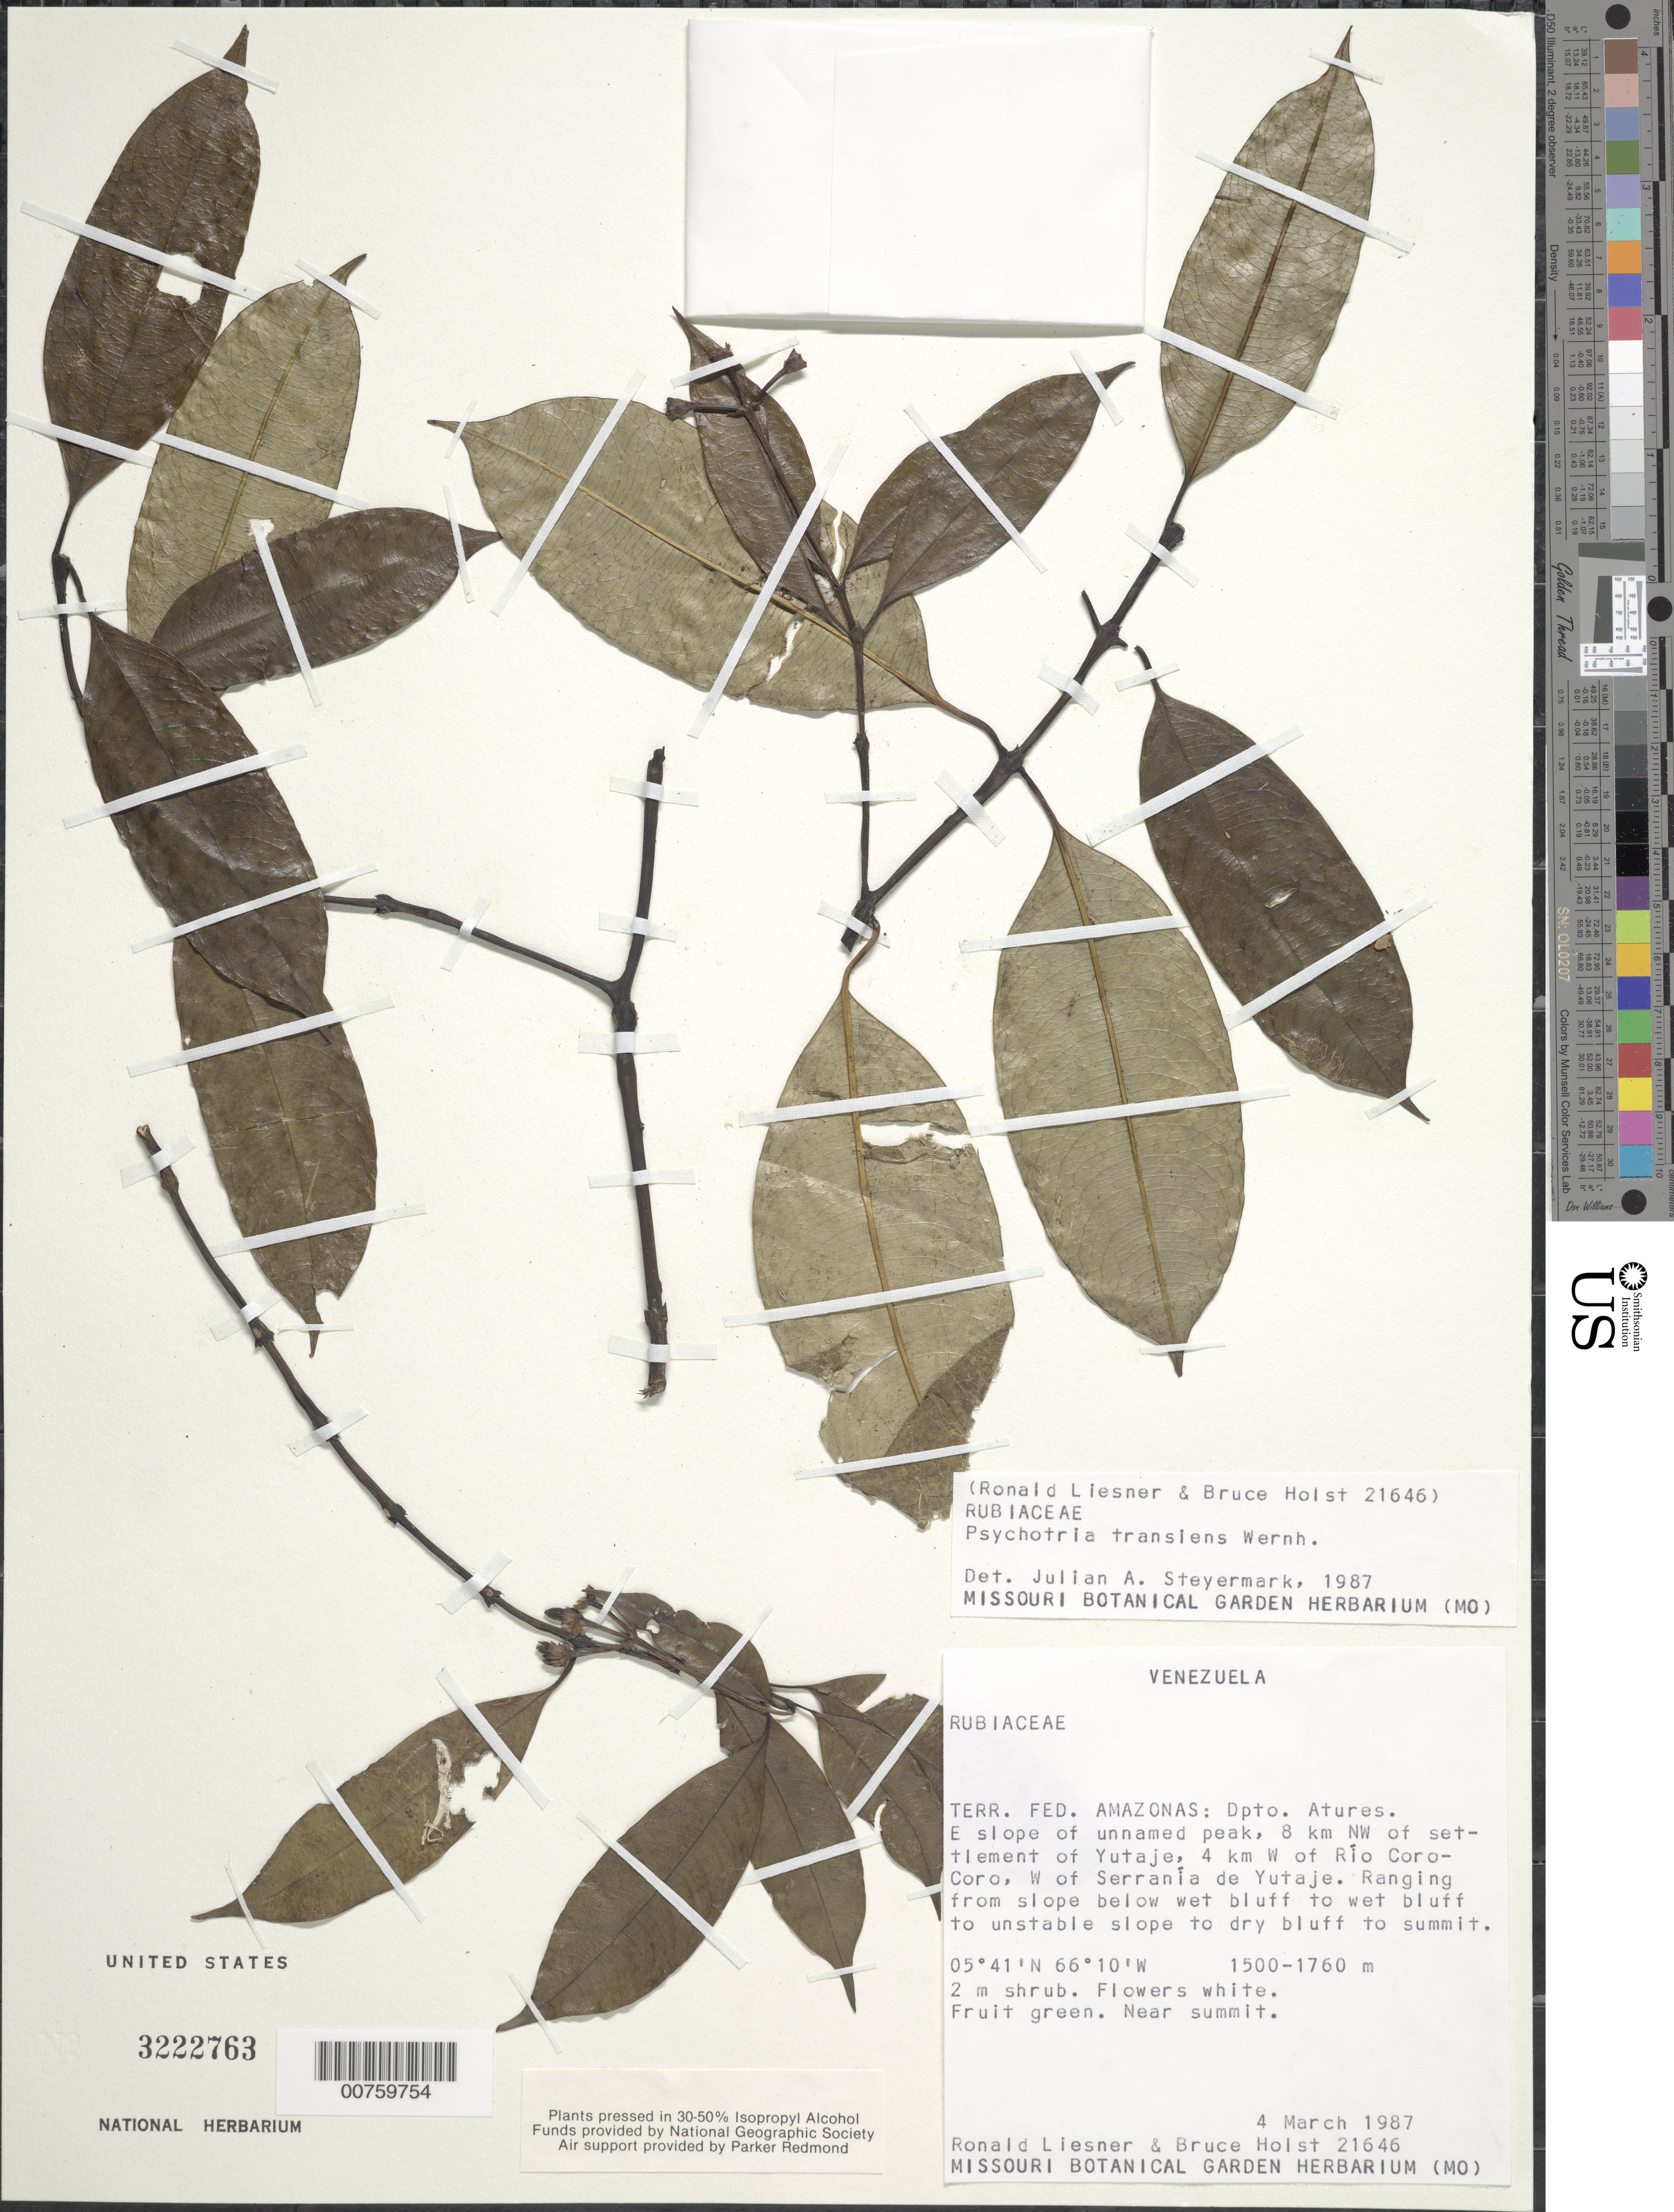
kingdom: Plantae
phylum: Tracheophyta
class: Magnoliopsida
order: Gentianales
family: Rubiaceae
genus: Psychotria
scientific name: Psychotria transiens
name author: Wernham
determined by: Steyermark, Julian A., (VEN)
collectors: R. L. Liesner & B. Holst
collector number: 21646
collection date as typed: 4-Mar-87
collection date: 1987-03-04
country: Venezuela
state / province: Amazonas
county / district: Atures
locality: Yutajé settlement, 8 km NW of; 4 km W of Río Coro-Coro, W of Serrania de Yutajé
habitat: Near summit; ranging from slope below wet bluff to wet bluff to unstable slope to dry bluff to summit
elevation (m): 1500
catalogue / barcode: US 3222763